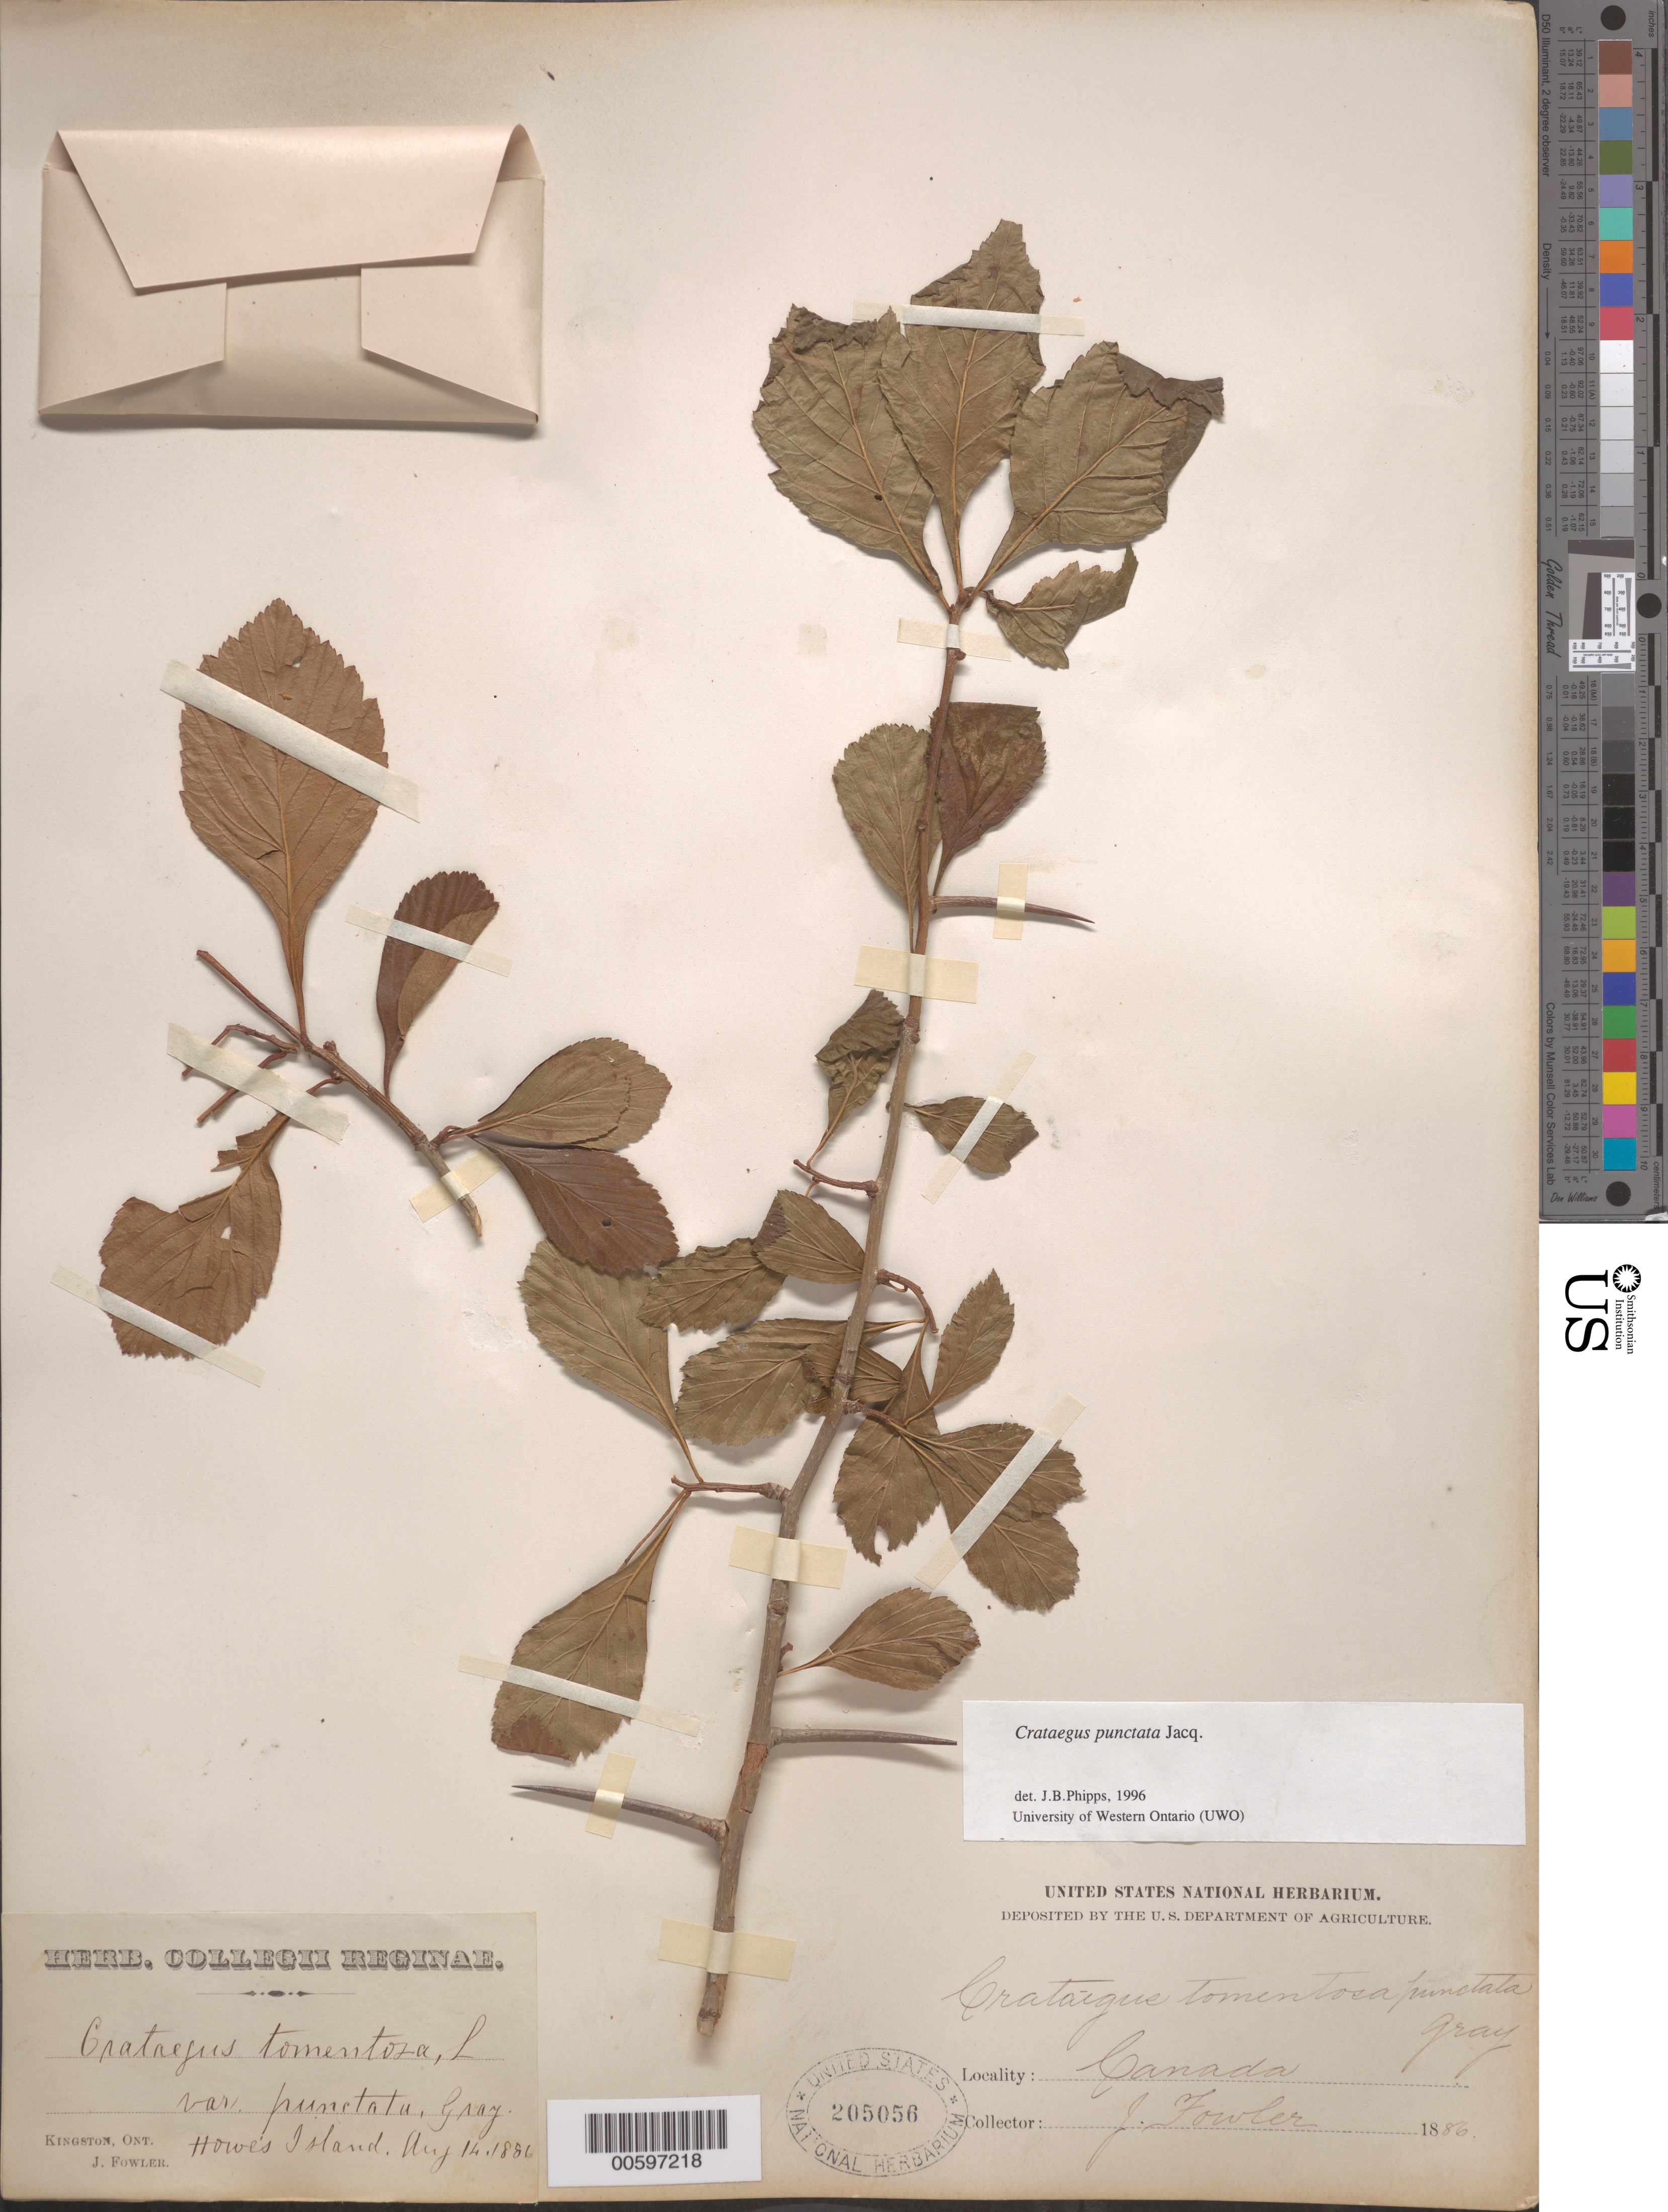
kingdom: Plantae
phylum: Tracheophyta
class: Magnoliopsida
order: Rosales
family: Rosaceae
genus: Crataegus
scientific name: Crataegus punctata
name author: Jacq.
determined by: Phipps, James B., (UWO), University of Western Ontario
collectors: J. P. Fowler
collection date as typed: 14 Aug 1886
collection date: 1886-08-14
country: Canada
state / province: Ontario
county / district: Frontenac ?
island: Howe Island ?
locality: Howe's I.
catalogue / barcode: US 205056